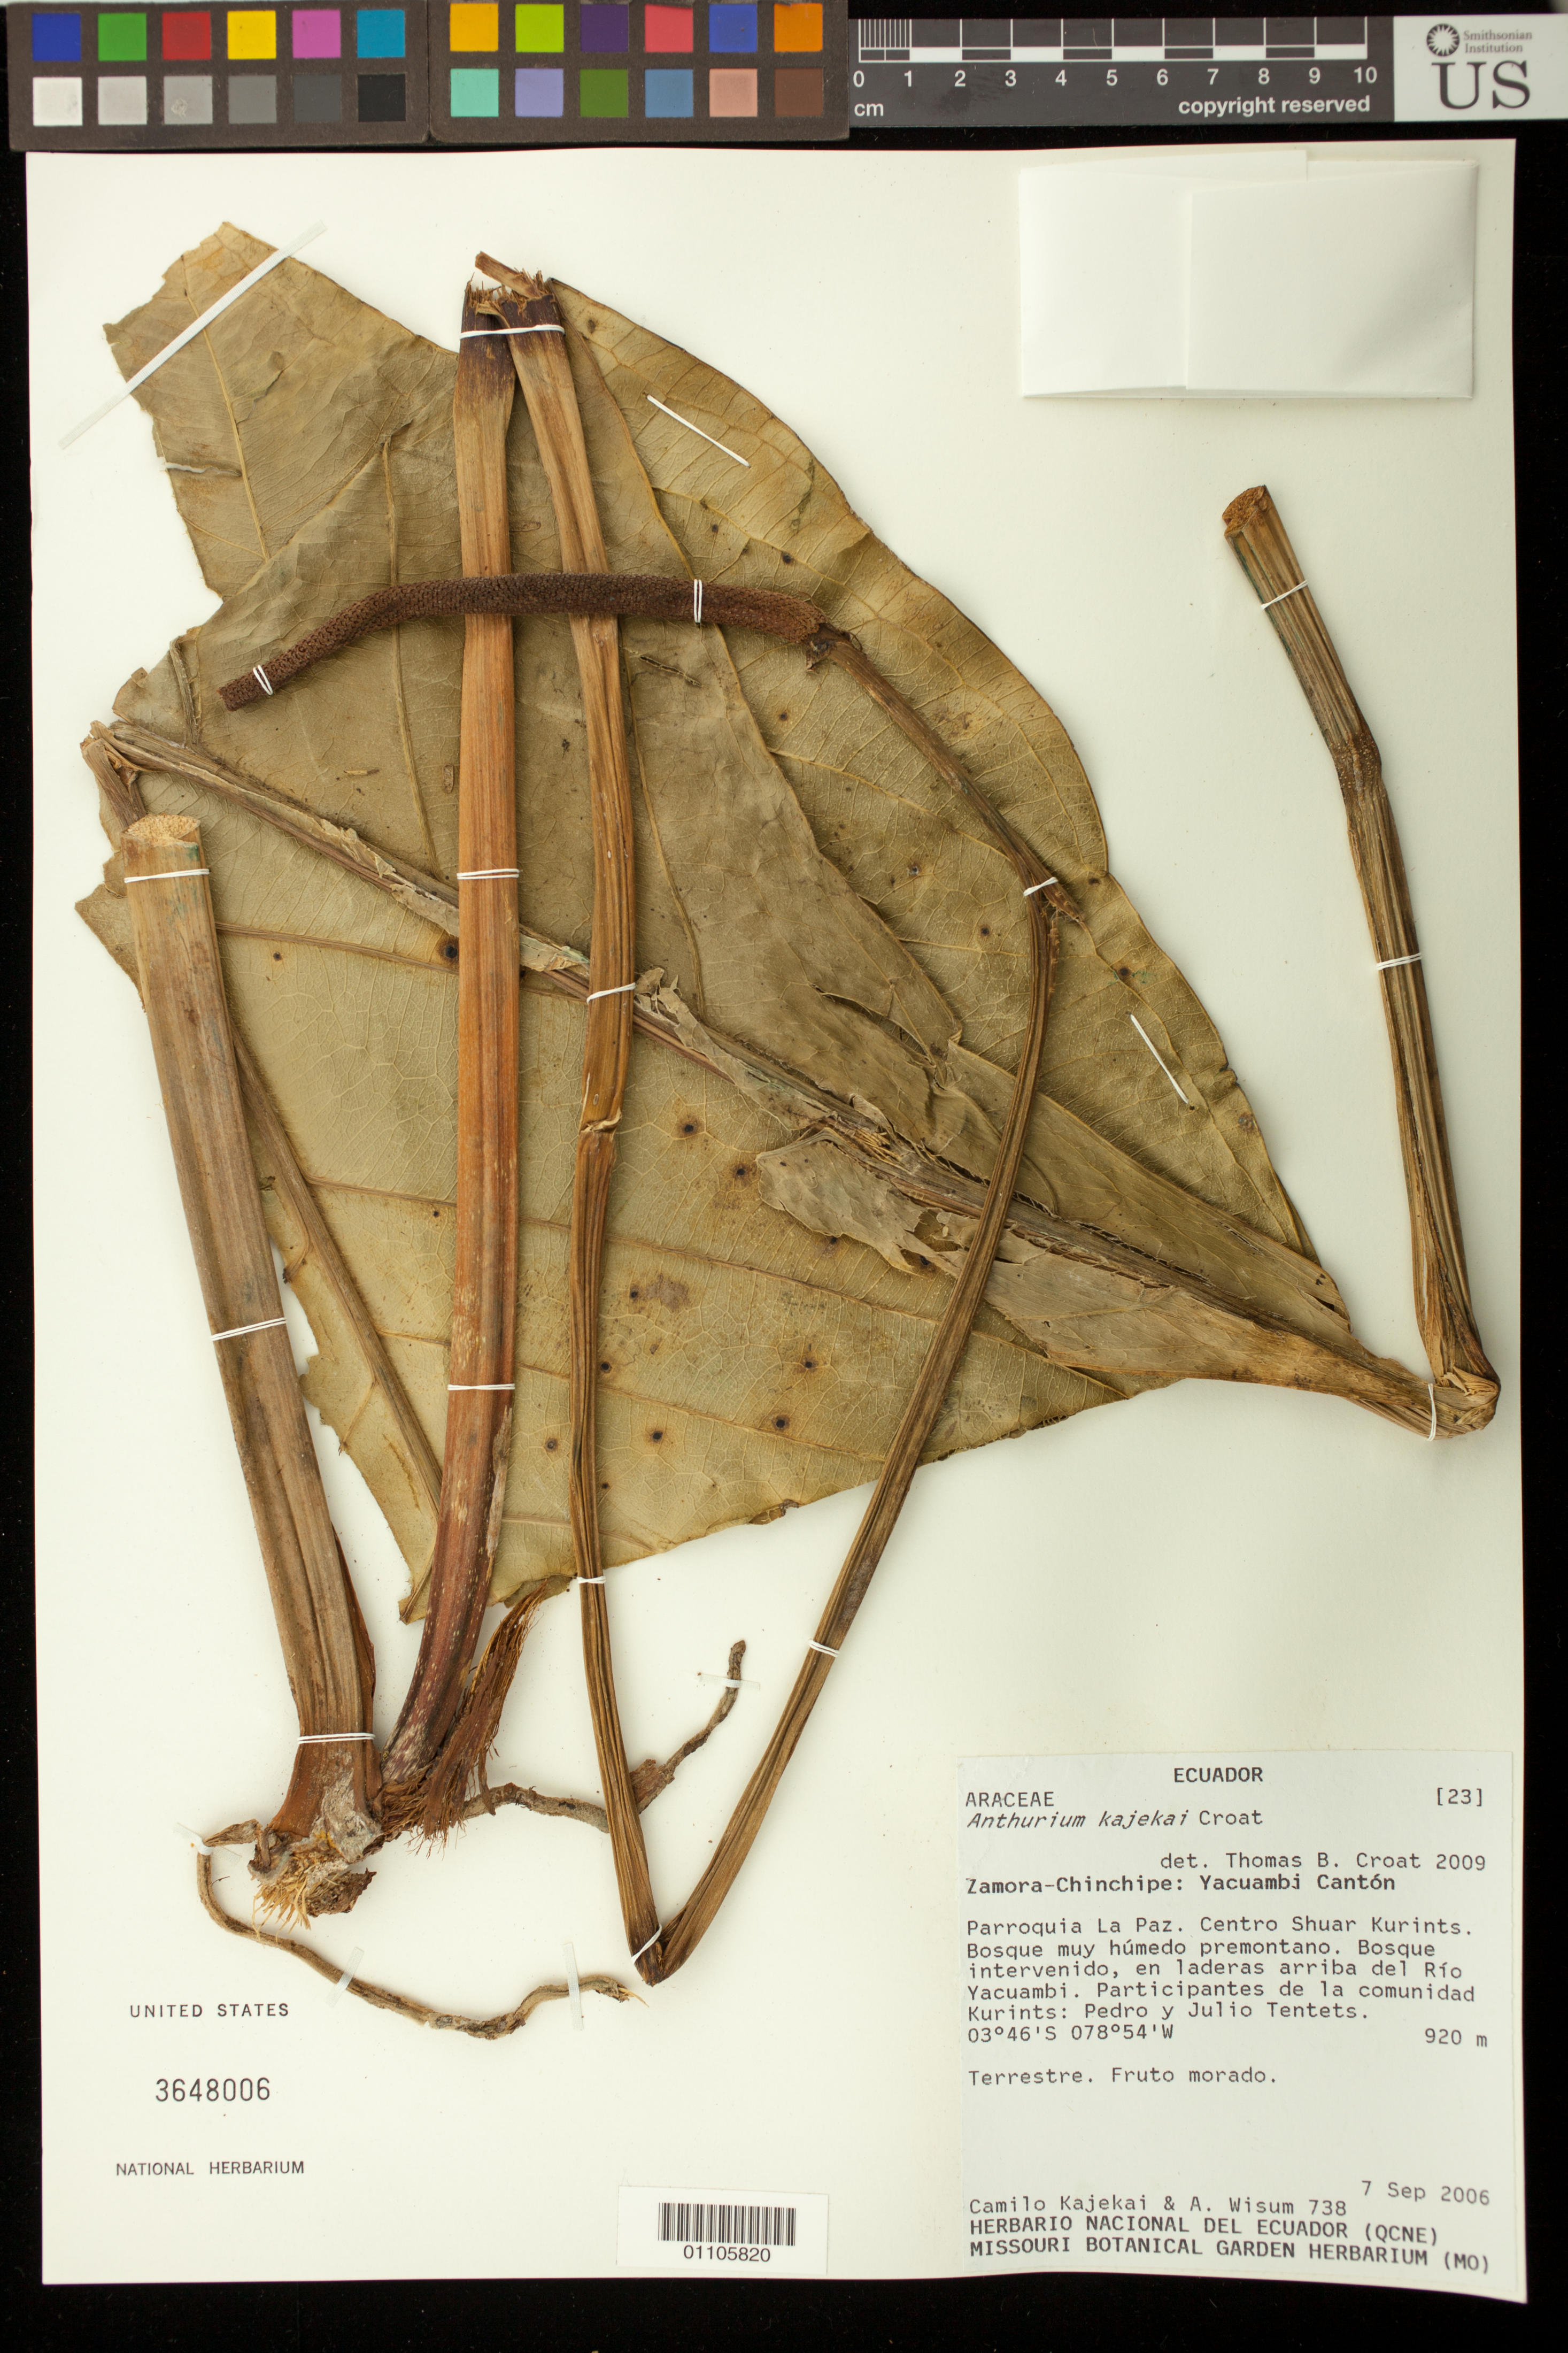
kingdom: Plantae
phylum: Tracheophyta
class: Liliopsida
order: Alismatales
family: Araceae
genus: Anthurium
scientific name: Anthurium kajekaii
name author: Croat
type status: Isotype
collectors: C. Kajekai & A. Wisum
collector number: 738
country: Ecuador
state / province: Zamora-Chinchipe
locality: Zamora-Chinchipe: Yacuambi Cantón. Centro Shuar Kurints. En laderas arriba del Río Yacuambi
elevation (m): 920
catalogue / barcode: US 3648006